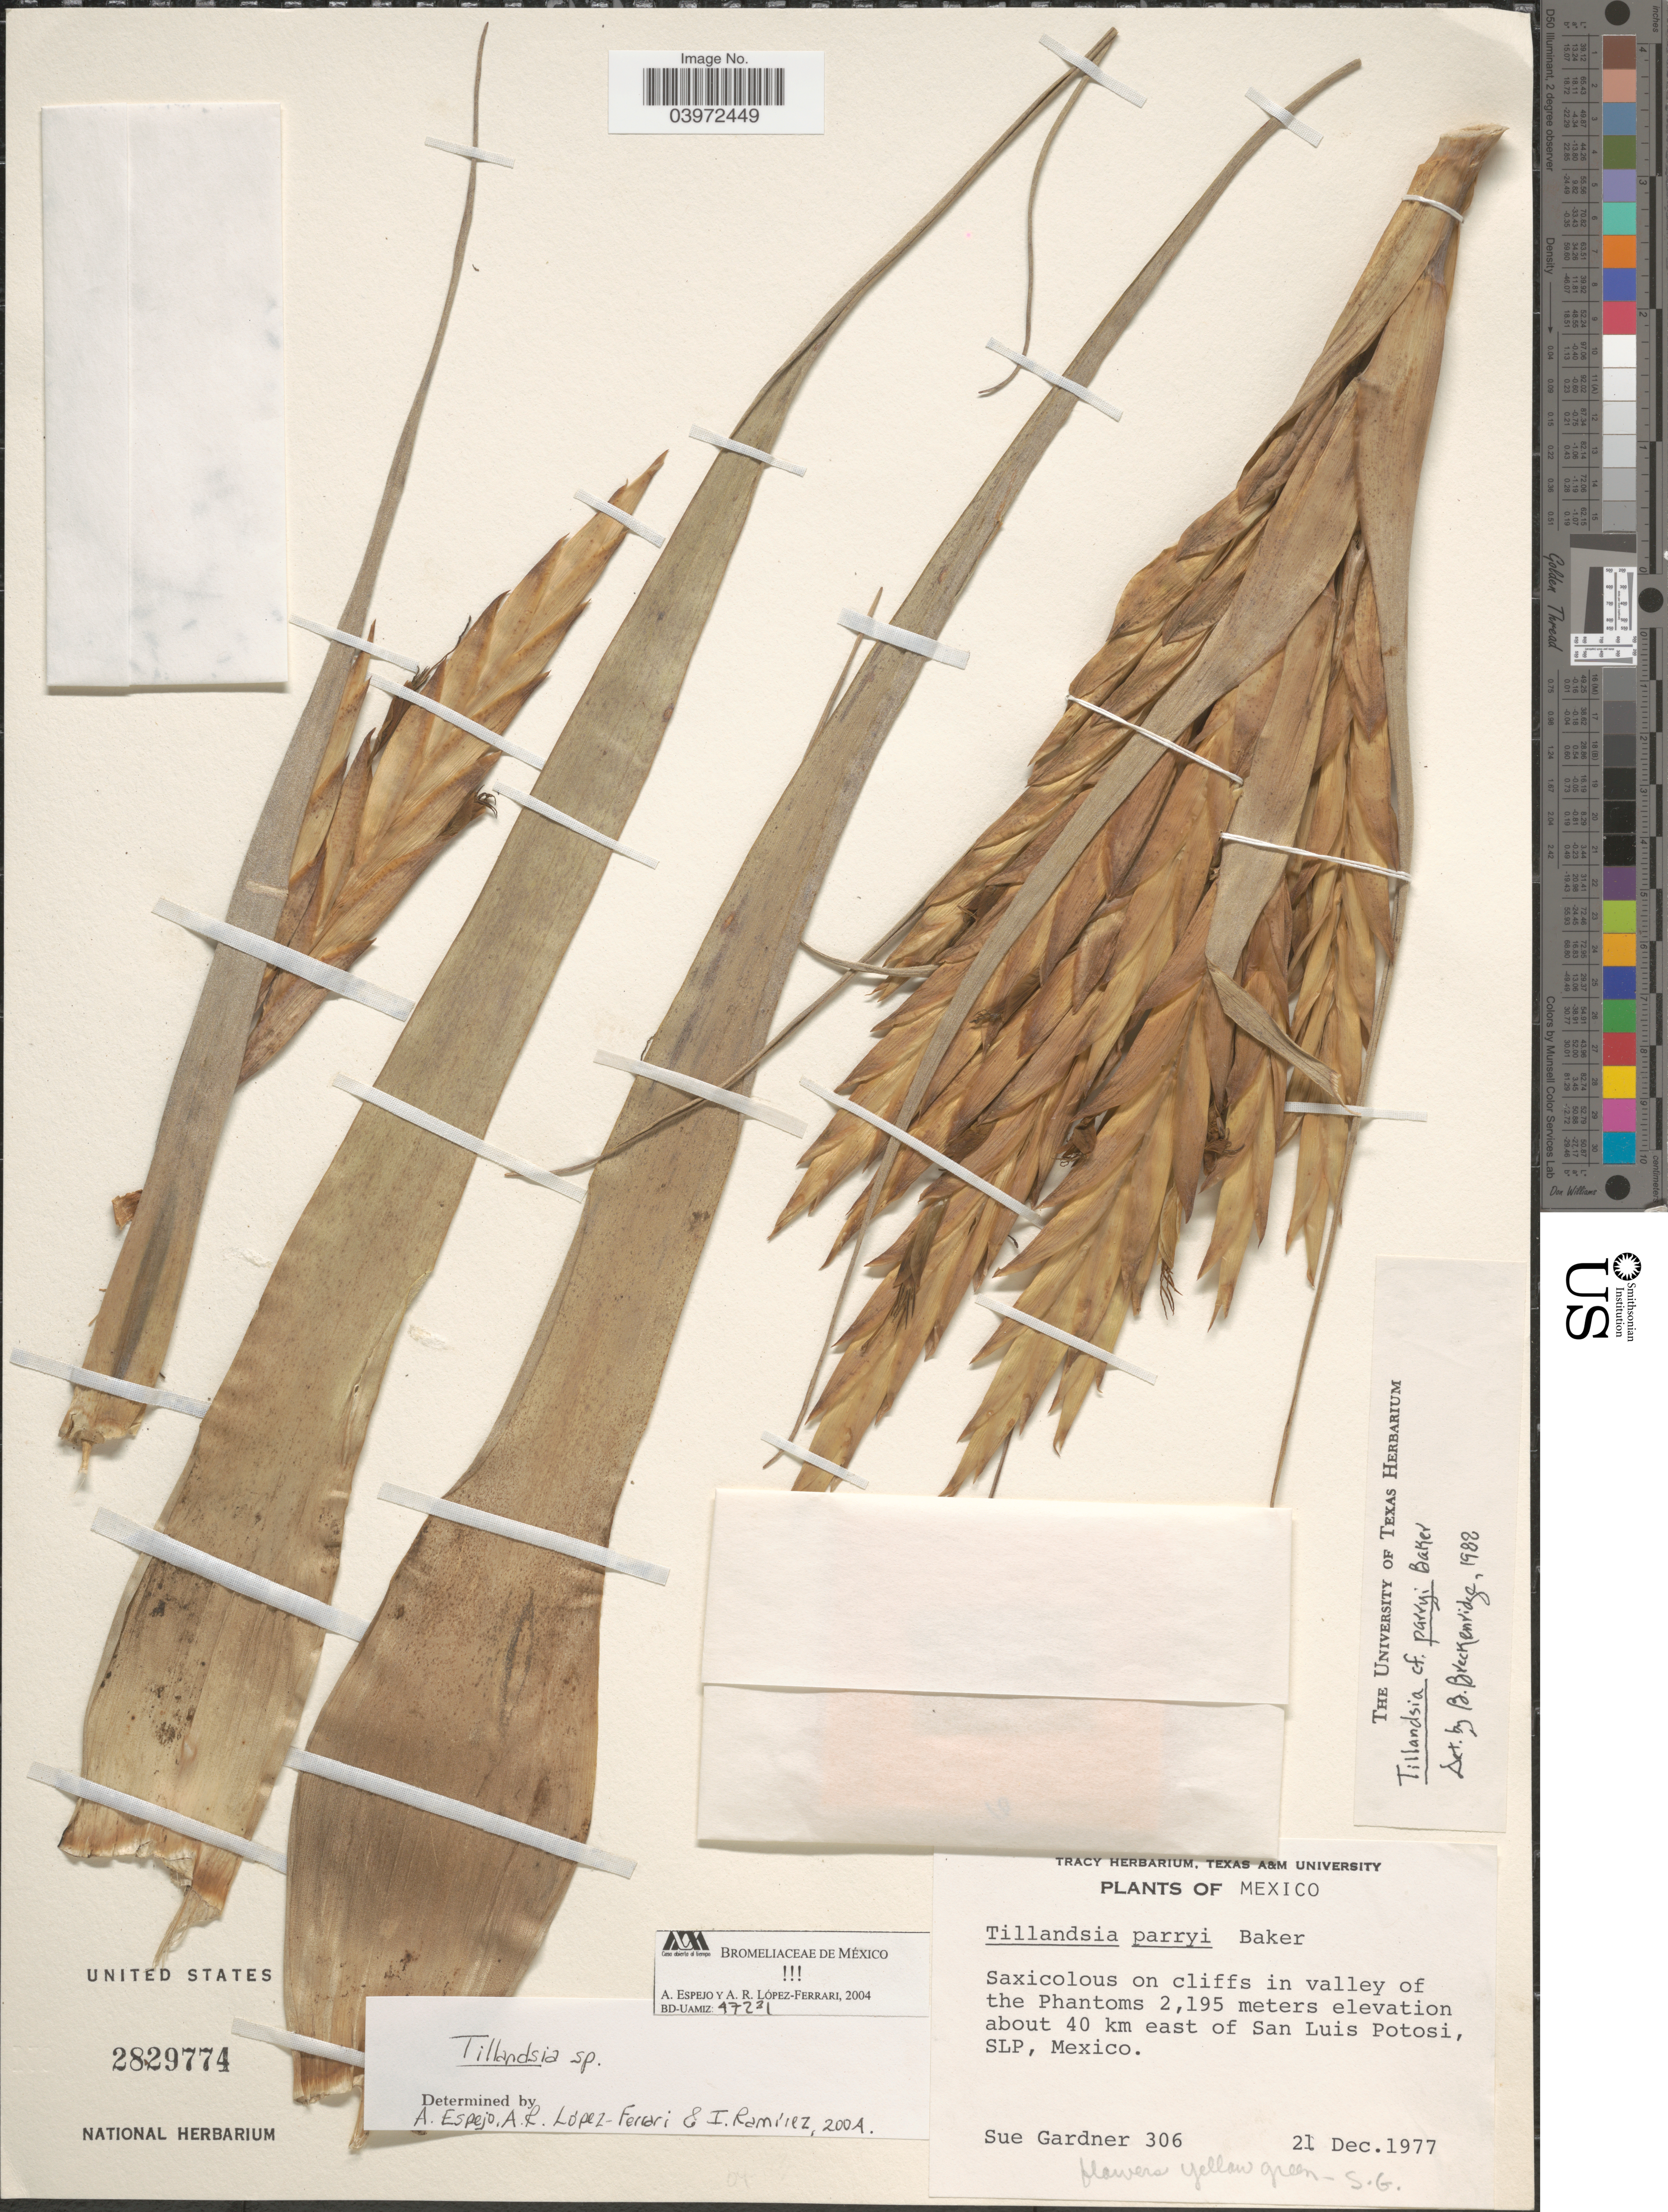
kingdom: Plantae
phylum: Tracheophyta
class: Liliopsida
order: Poales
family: Bromeliaceae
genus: Tillandsia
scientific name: Tillandsia sp.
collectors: S. Gardner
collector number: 306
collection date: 1977-12-21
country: Mexico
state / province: San Luis Potosí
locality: Saxicolous on cliffs in valley of the Phantoms about 40 km east of San Luis Potosi.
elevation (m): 2195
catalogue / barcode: US 2829774